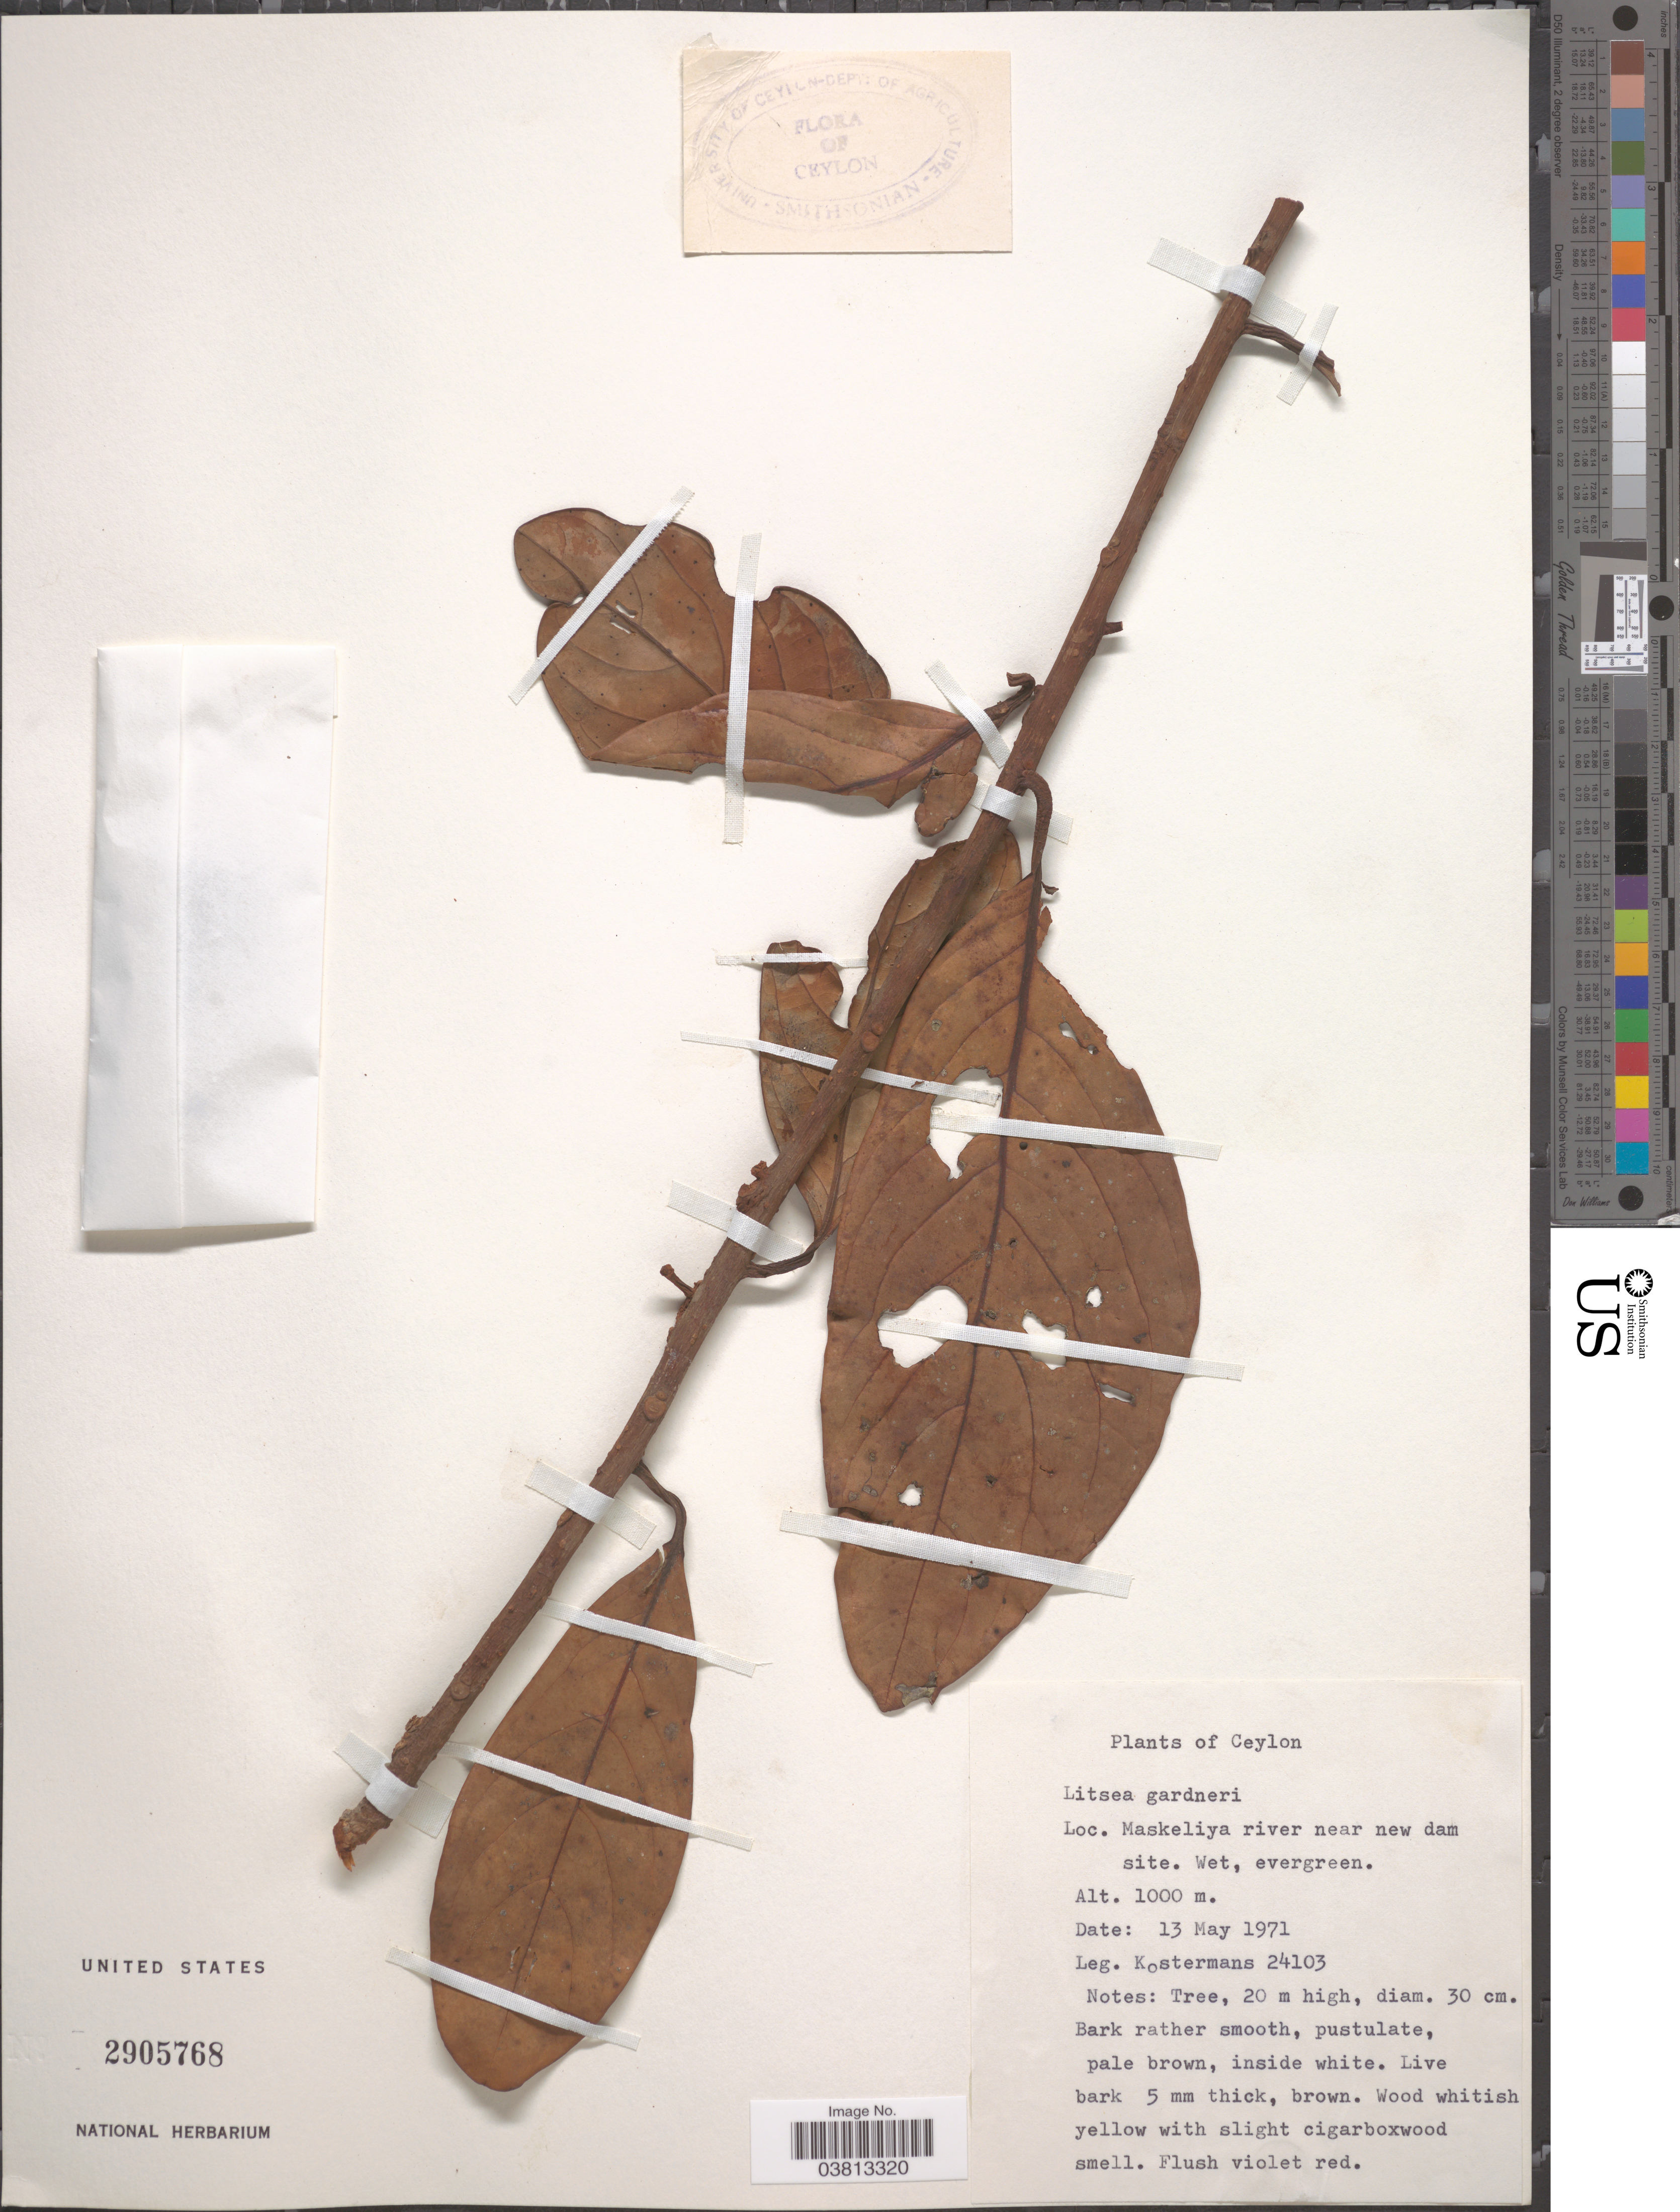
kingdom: Plantae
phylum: Tracheophyta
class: Magnoliopsida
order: Laurales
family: Lauraceae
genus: Litsea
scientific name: Litsea gardneri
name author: Meisn.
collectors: Kostermans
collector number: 24103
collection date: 1971-05-13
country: Sri Lanka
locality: Ceylon. Maskeliya river near new dam site. Wet, evergreen.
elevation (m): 1000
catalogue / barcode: US 2905768